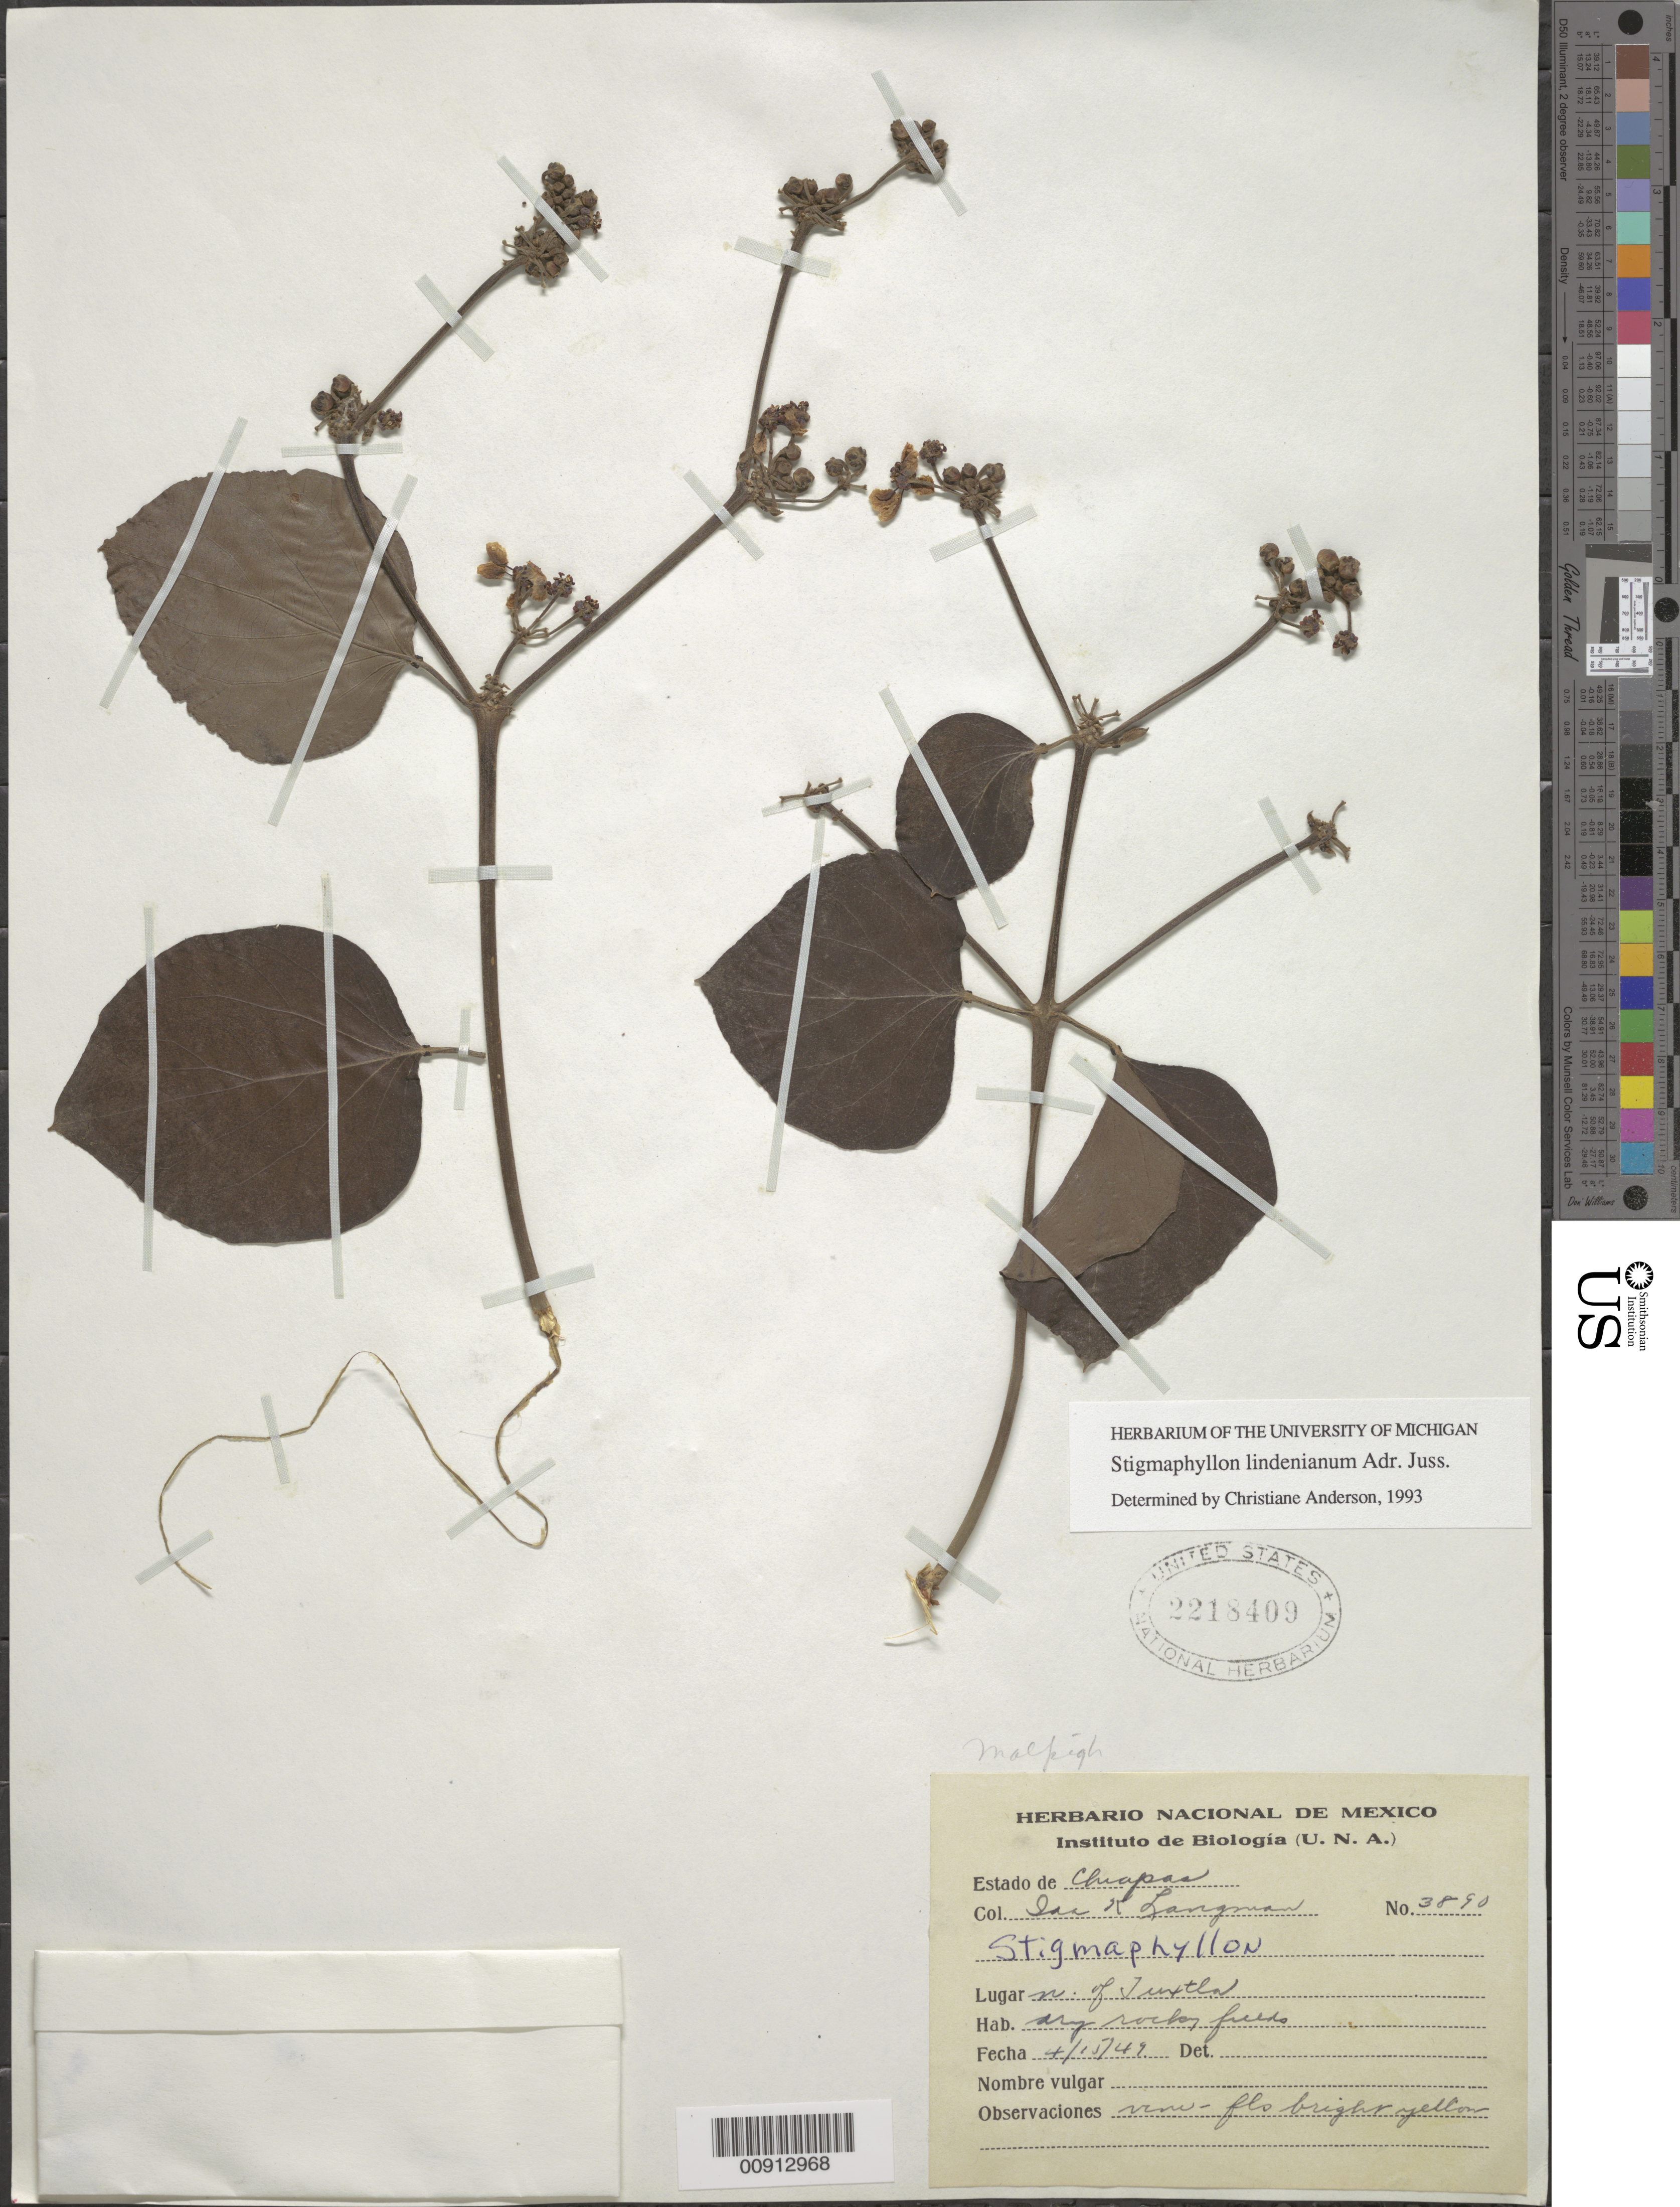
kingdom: Plantae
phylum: Tracheophyta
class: Magnoliopsida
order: Malpighiales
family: Malpighiaceae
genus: Stigmaphyllon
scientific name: Stigmaphyllon lindenianum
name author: A. Juss.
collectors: I. K. Langman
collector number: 3890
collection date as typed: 15 Apr 1949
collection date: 1949-04-15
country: Mexico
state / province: Chiapas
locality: N. of Tuxtla.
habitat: Dry rocky fields.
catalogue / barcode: US 2218409